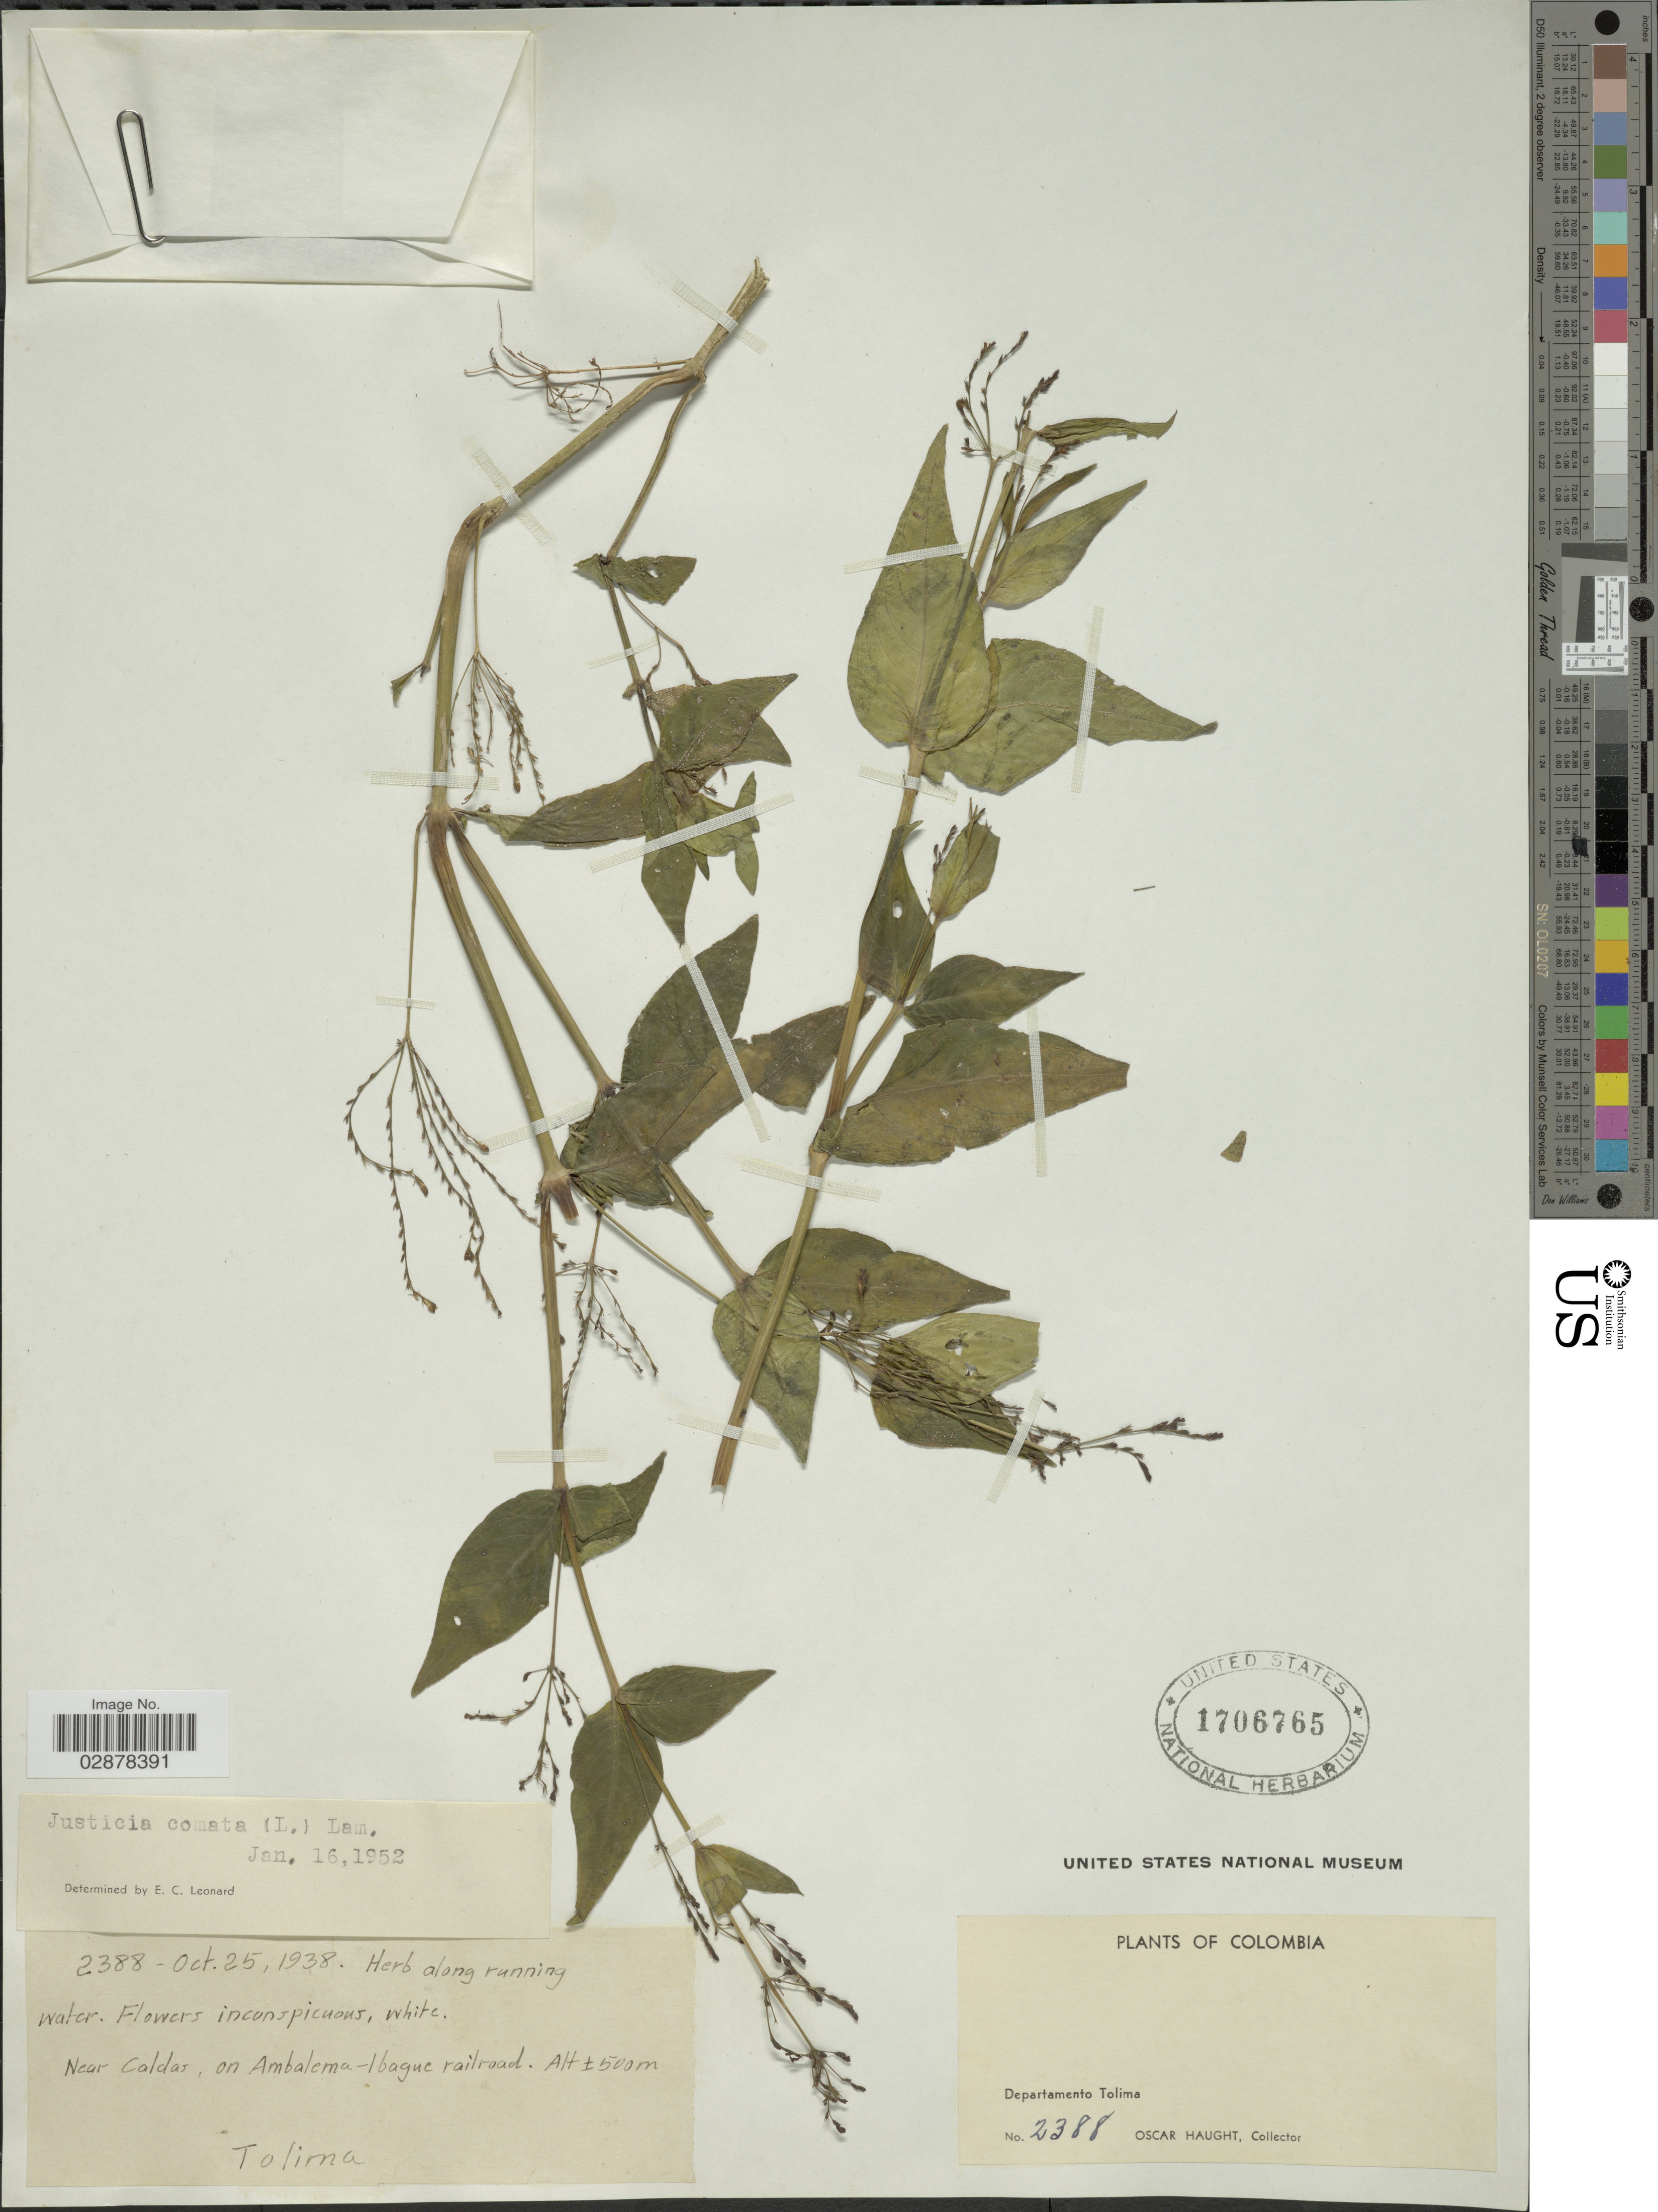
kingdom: Plantae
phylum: Tracheophyta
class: Magnoliopsida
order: Lamiales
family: Acanthaceae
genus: Justicia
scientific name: Justicia comata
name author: (L.) Lam.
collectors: O. L. Haught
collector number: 2388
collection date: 1938-10-25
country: Colombia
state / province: Tolima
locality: Departamento Tolima: Near Caldar, on Ambalema-Ibague railroad.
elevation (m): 500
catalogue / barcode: US 1706765